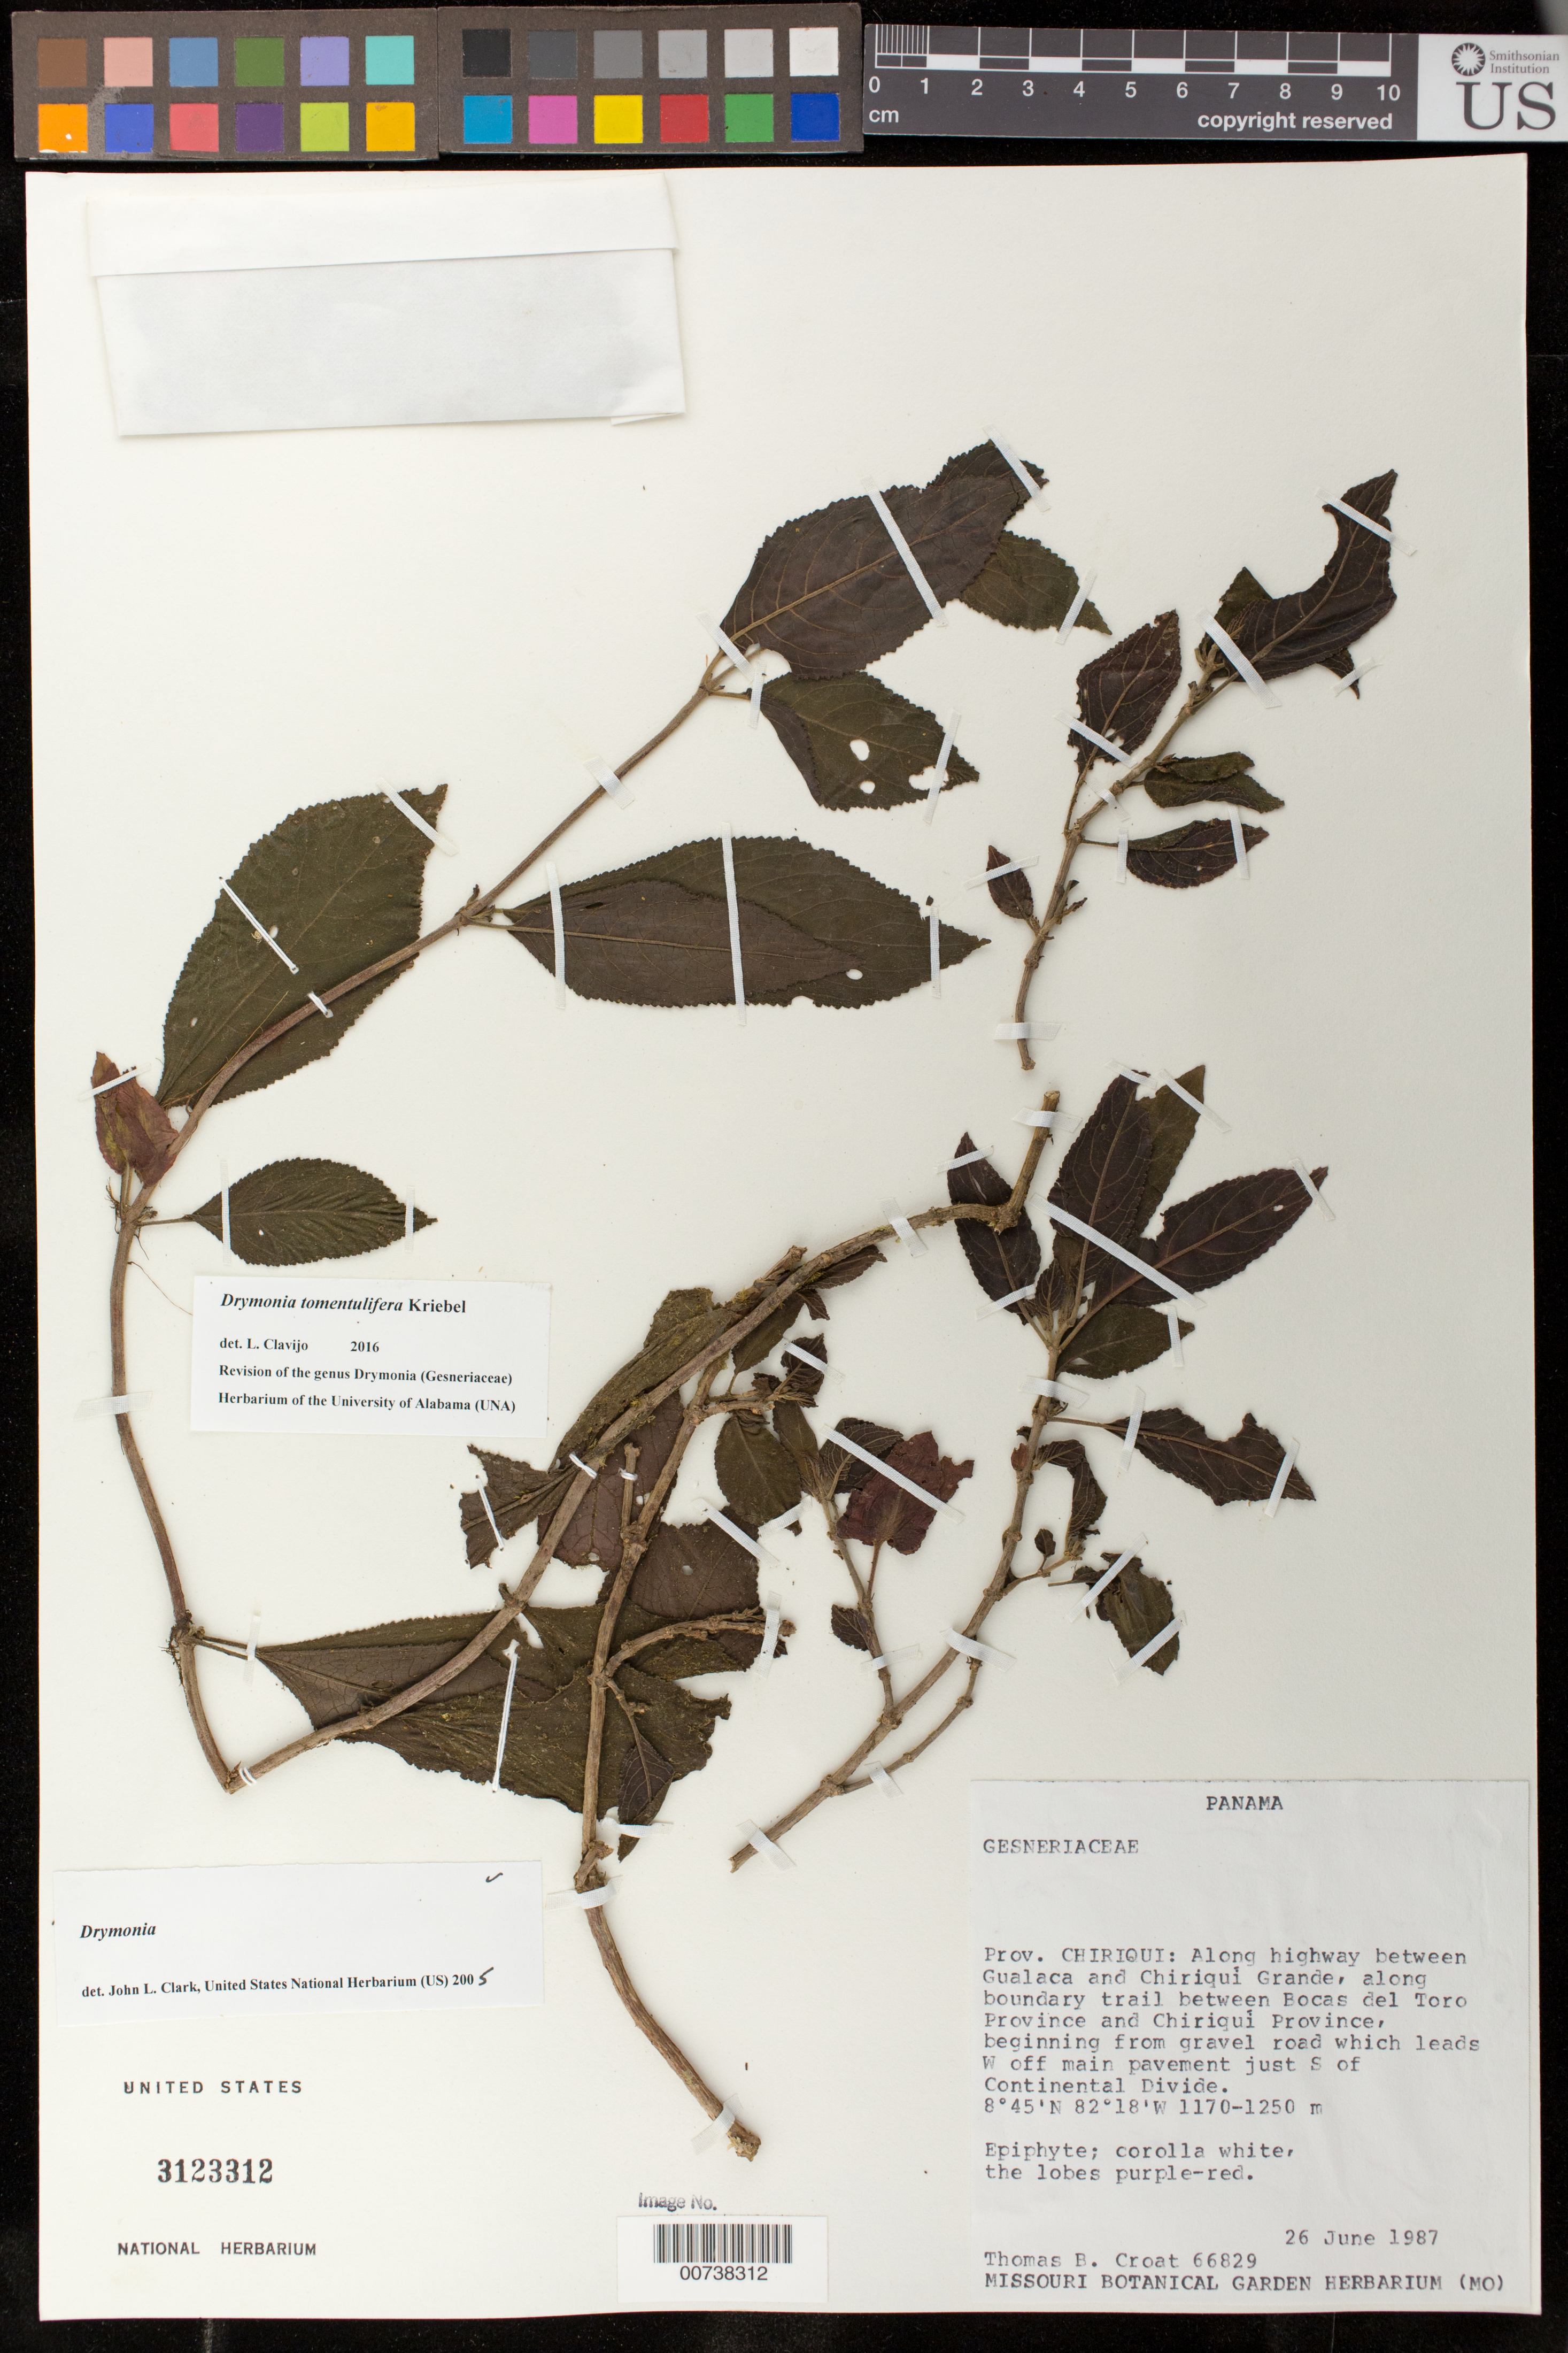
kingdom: Plantae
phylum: Tracheophyta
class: Magnoliopsida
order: Lamiales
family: Gesneriaceae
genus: Drymonia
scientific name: Drymonia tomentulifera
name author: Kriebel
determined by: Clavijo, L.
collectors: T. B. Croat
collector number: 66829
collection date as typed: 26 Jun 1987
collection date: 1987-06-26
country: Panama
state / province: Chiriquí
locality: Along highway between Gualaca and Chiriquí Grande, along boundary trail between Bocas del Toro Province and Chiriquí Province, beginning from gravel road which leads W off main pavement just S of Continental Divide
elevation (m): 1170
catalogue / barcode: US 3123312